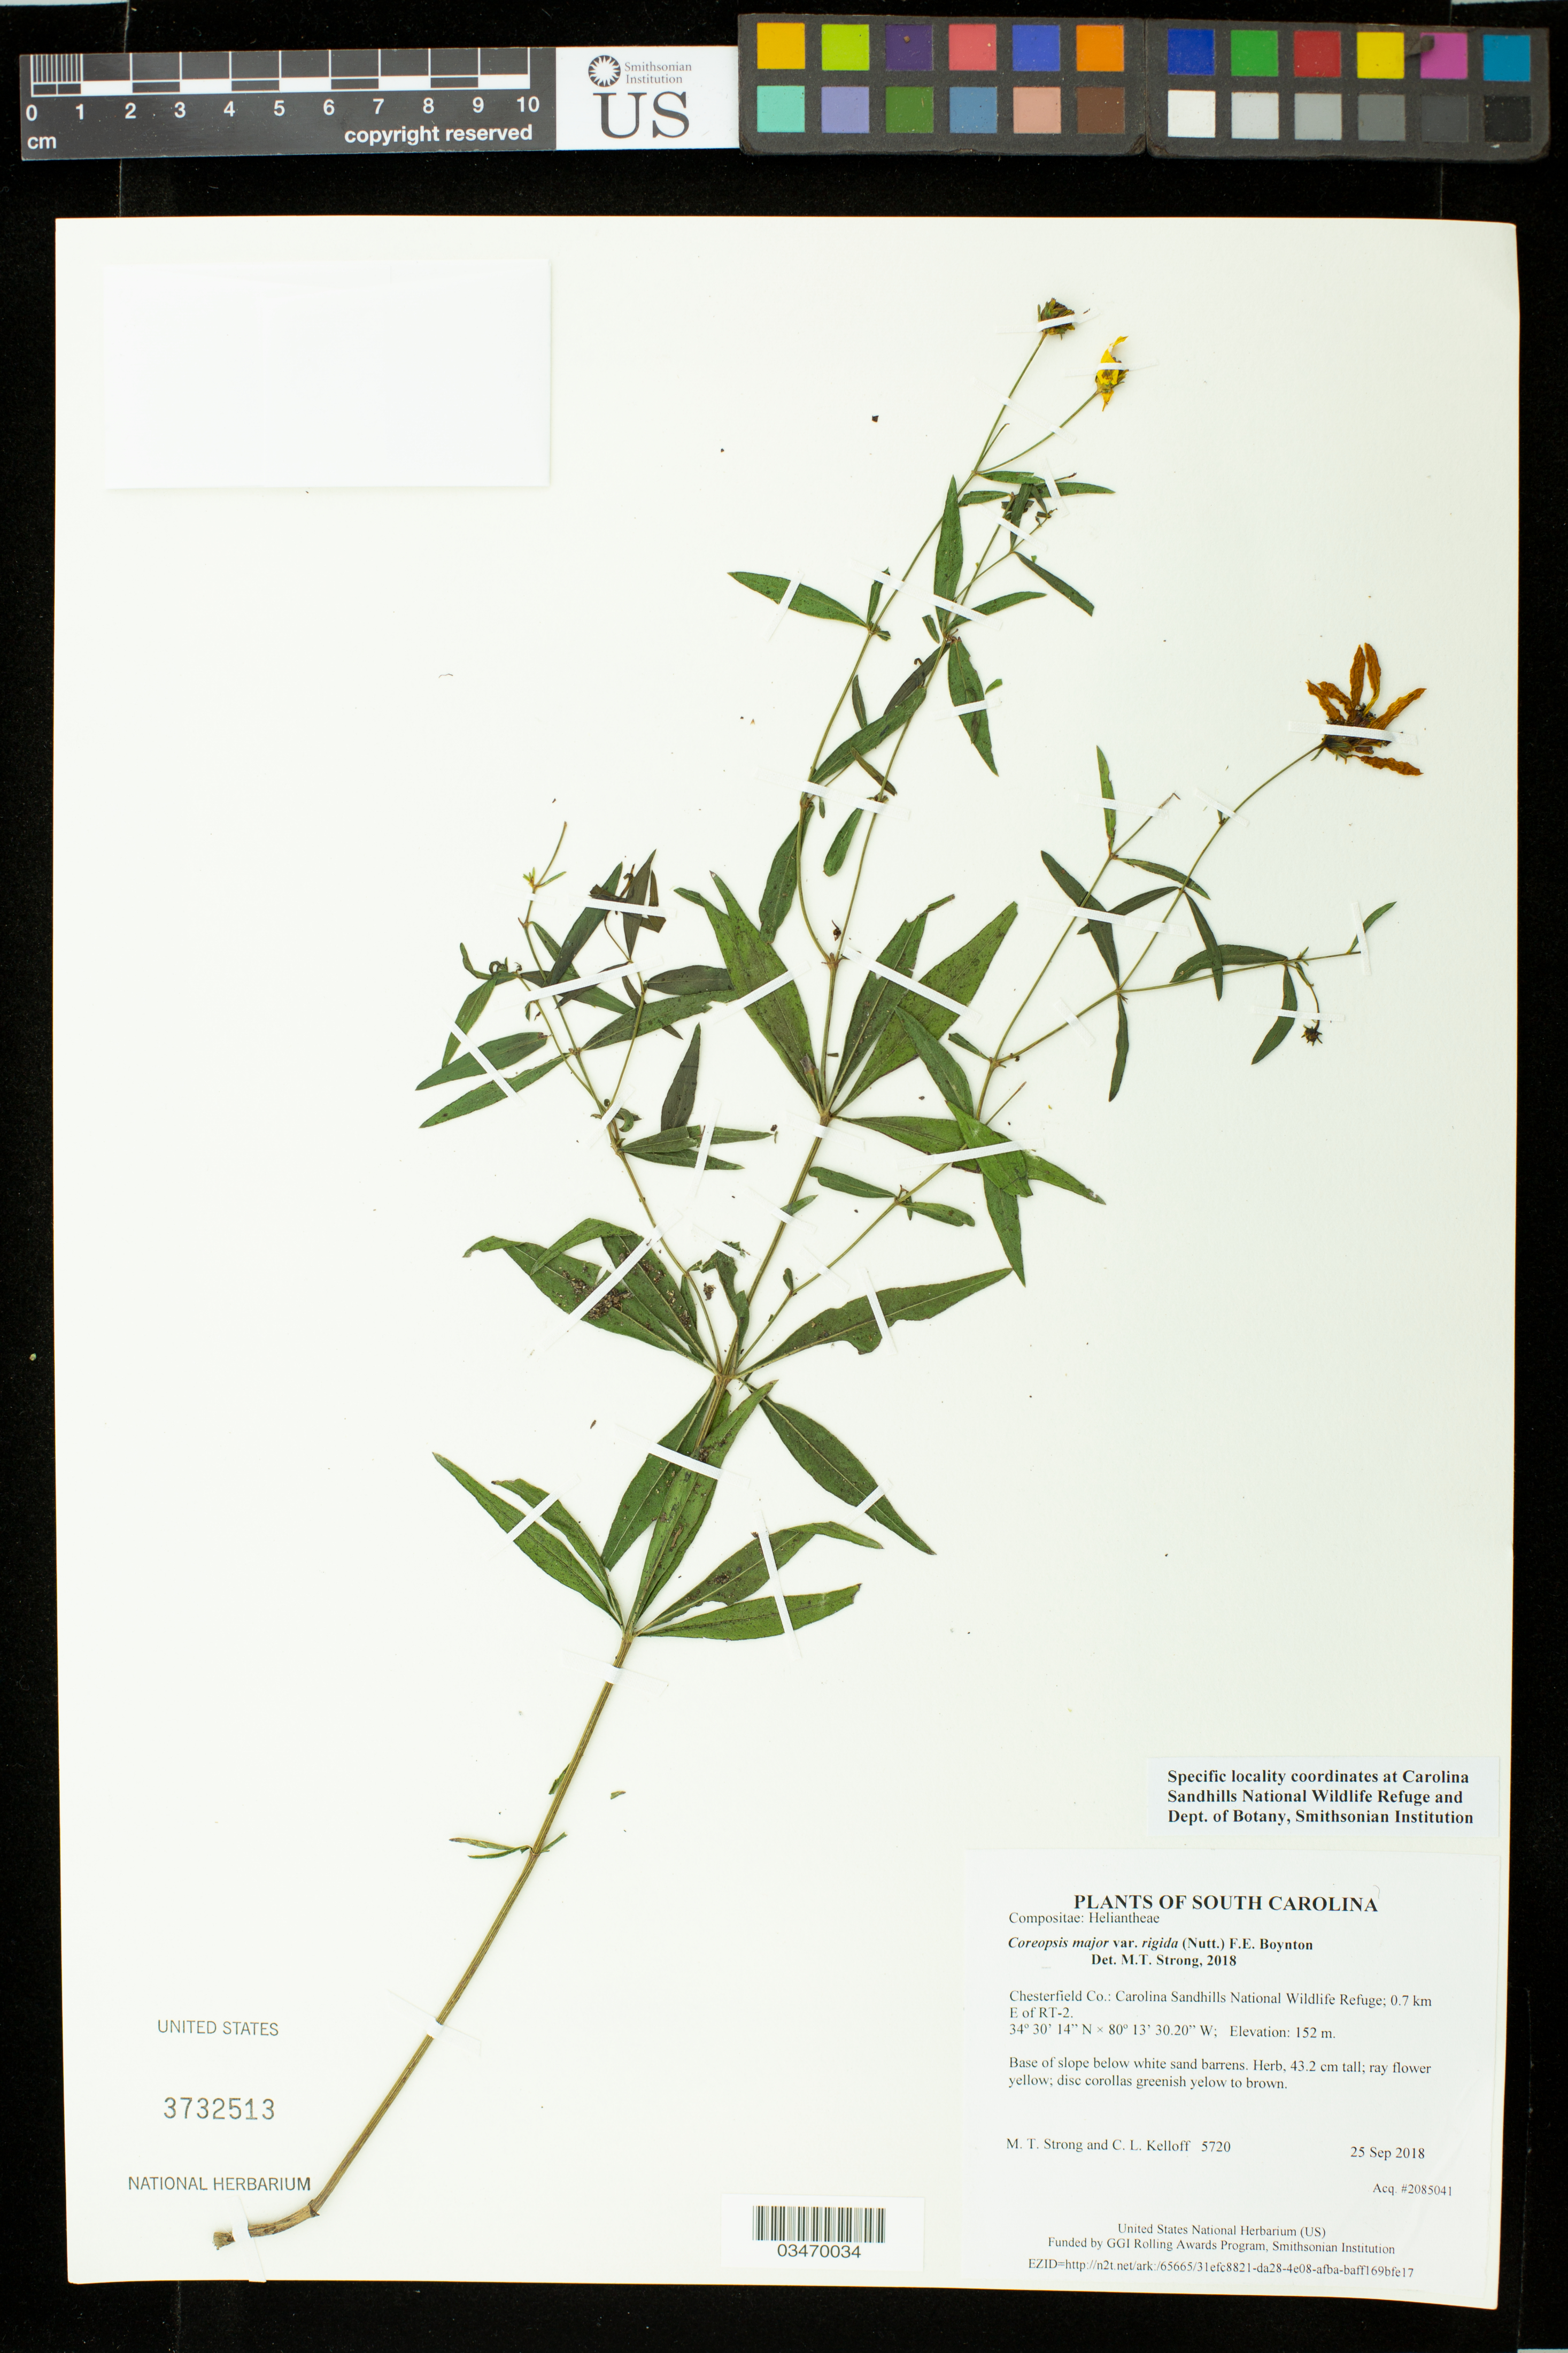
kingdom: Plantae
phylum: Tracheophyta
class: Magnoliopsida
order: Asterales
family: Asteraceae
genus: Coreopsis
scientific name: Coreopsis major var. rigida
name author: (Nutt.) F.E. Boynton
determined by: Strong, M. T., (US), Smithsonian Institution - National Museum of Natural History (UNITED STATES)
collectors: M. T. Strong & C. L. Kelloff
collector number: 5720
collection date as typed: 25 Sep 2018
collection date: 2018-09-25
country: United States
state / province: South Carolina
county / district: Chesterfield Co.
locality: Carolina Sandhills National Wildlife Refuge; 0.7 km E of RT-2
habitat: Base of slope below white sand barrens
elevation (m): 152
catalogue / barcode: US 3732513